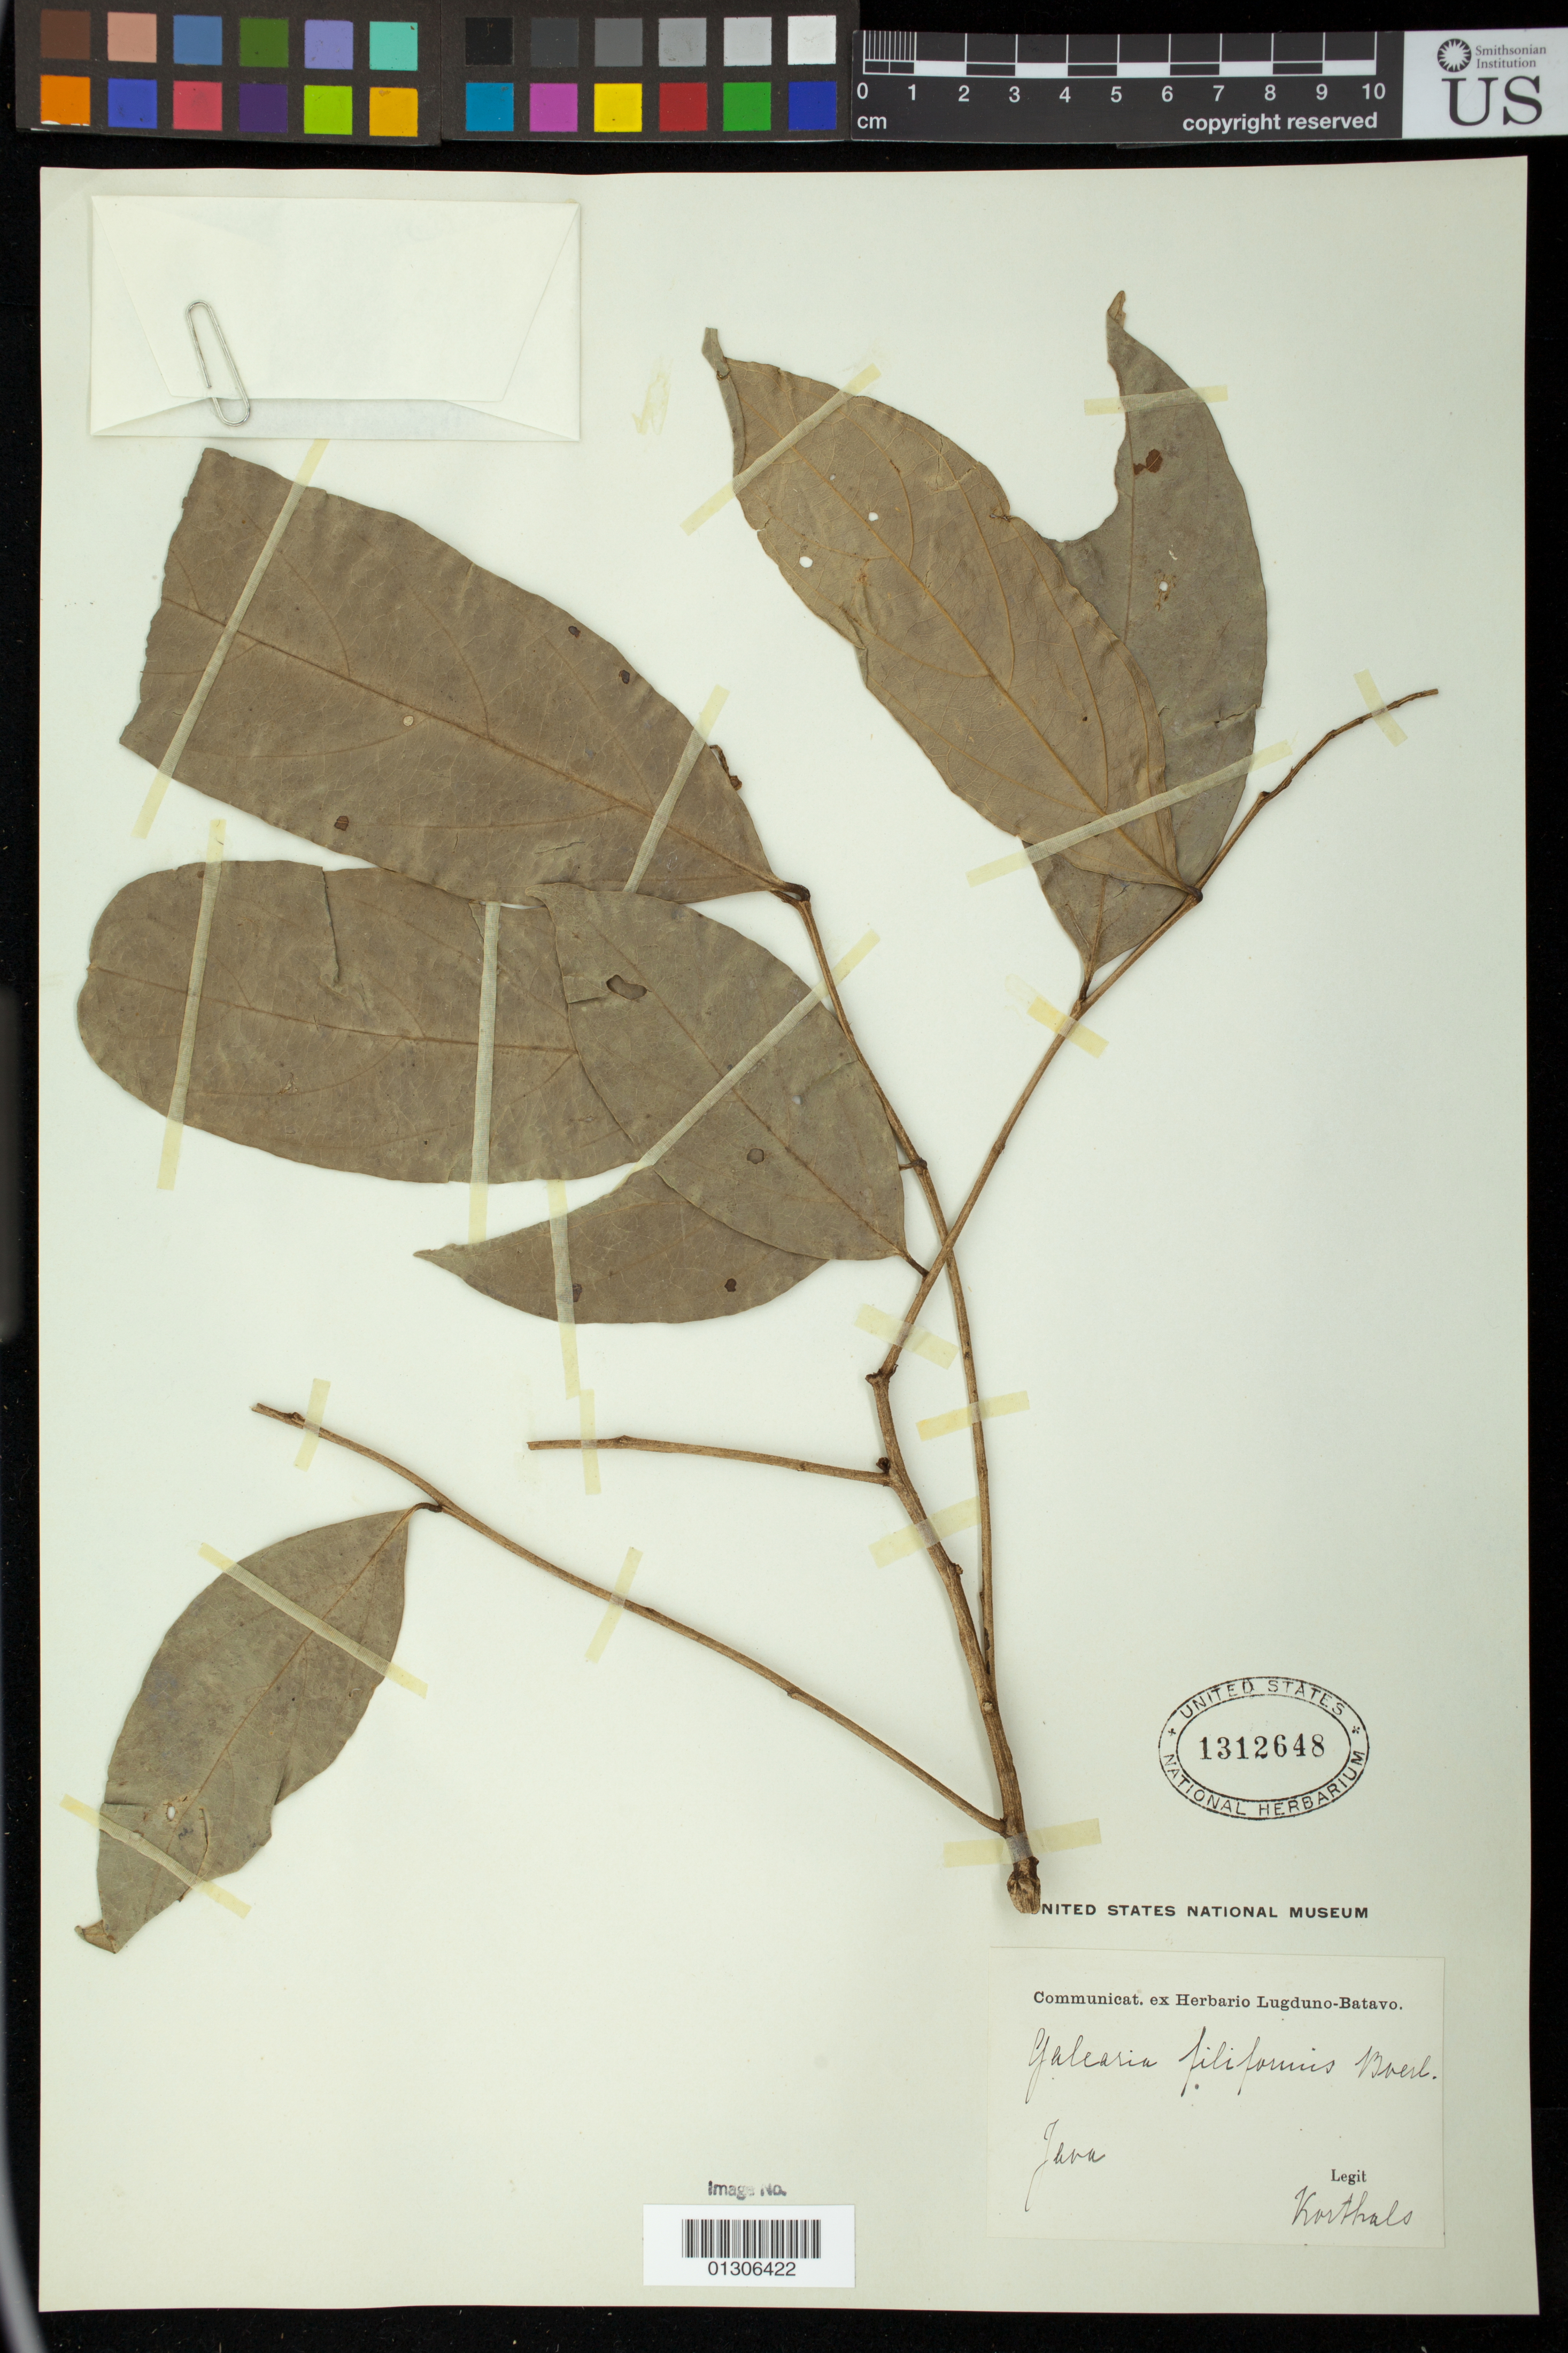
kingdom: Plantae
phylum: Tracheophyta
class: Magnoliopsida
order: Malpighiales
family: Pandaceae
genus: Galearia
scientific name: Galearia filiformis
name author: (Blume) Boerl.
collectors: Karthals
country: Indonesia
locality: Java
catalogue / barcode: US 1312648